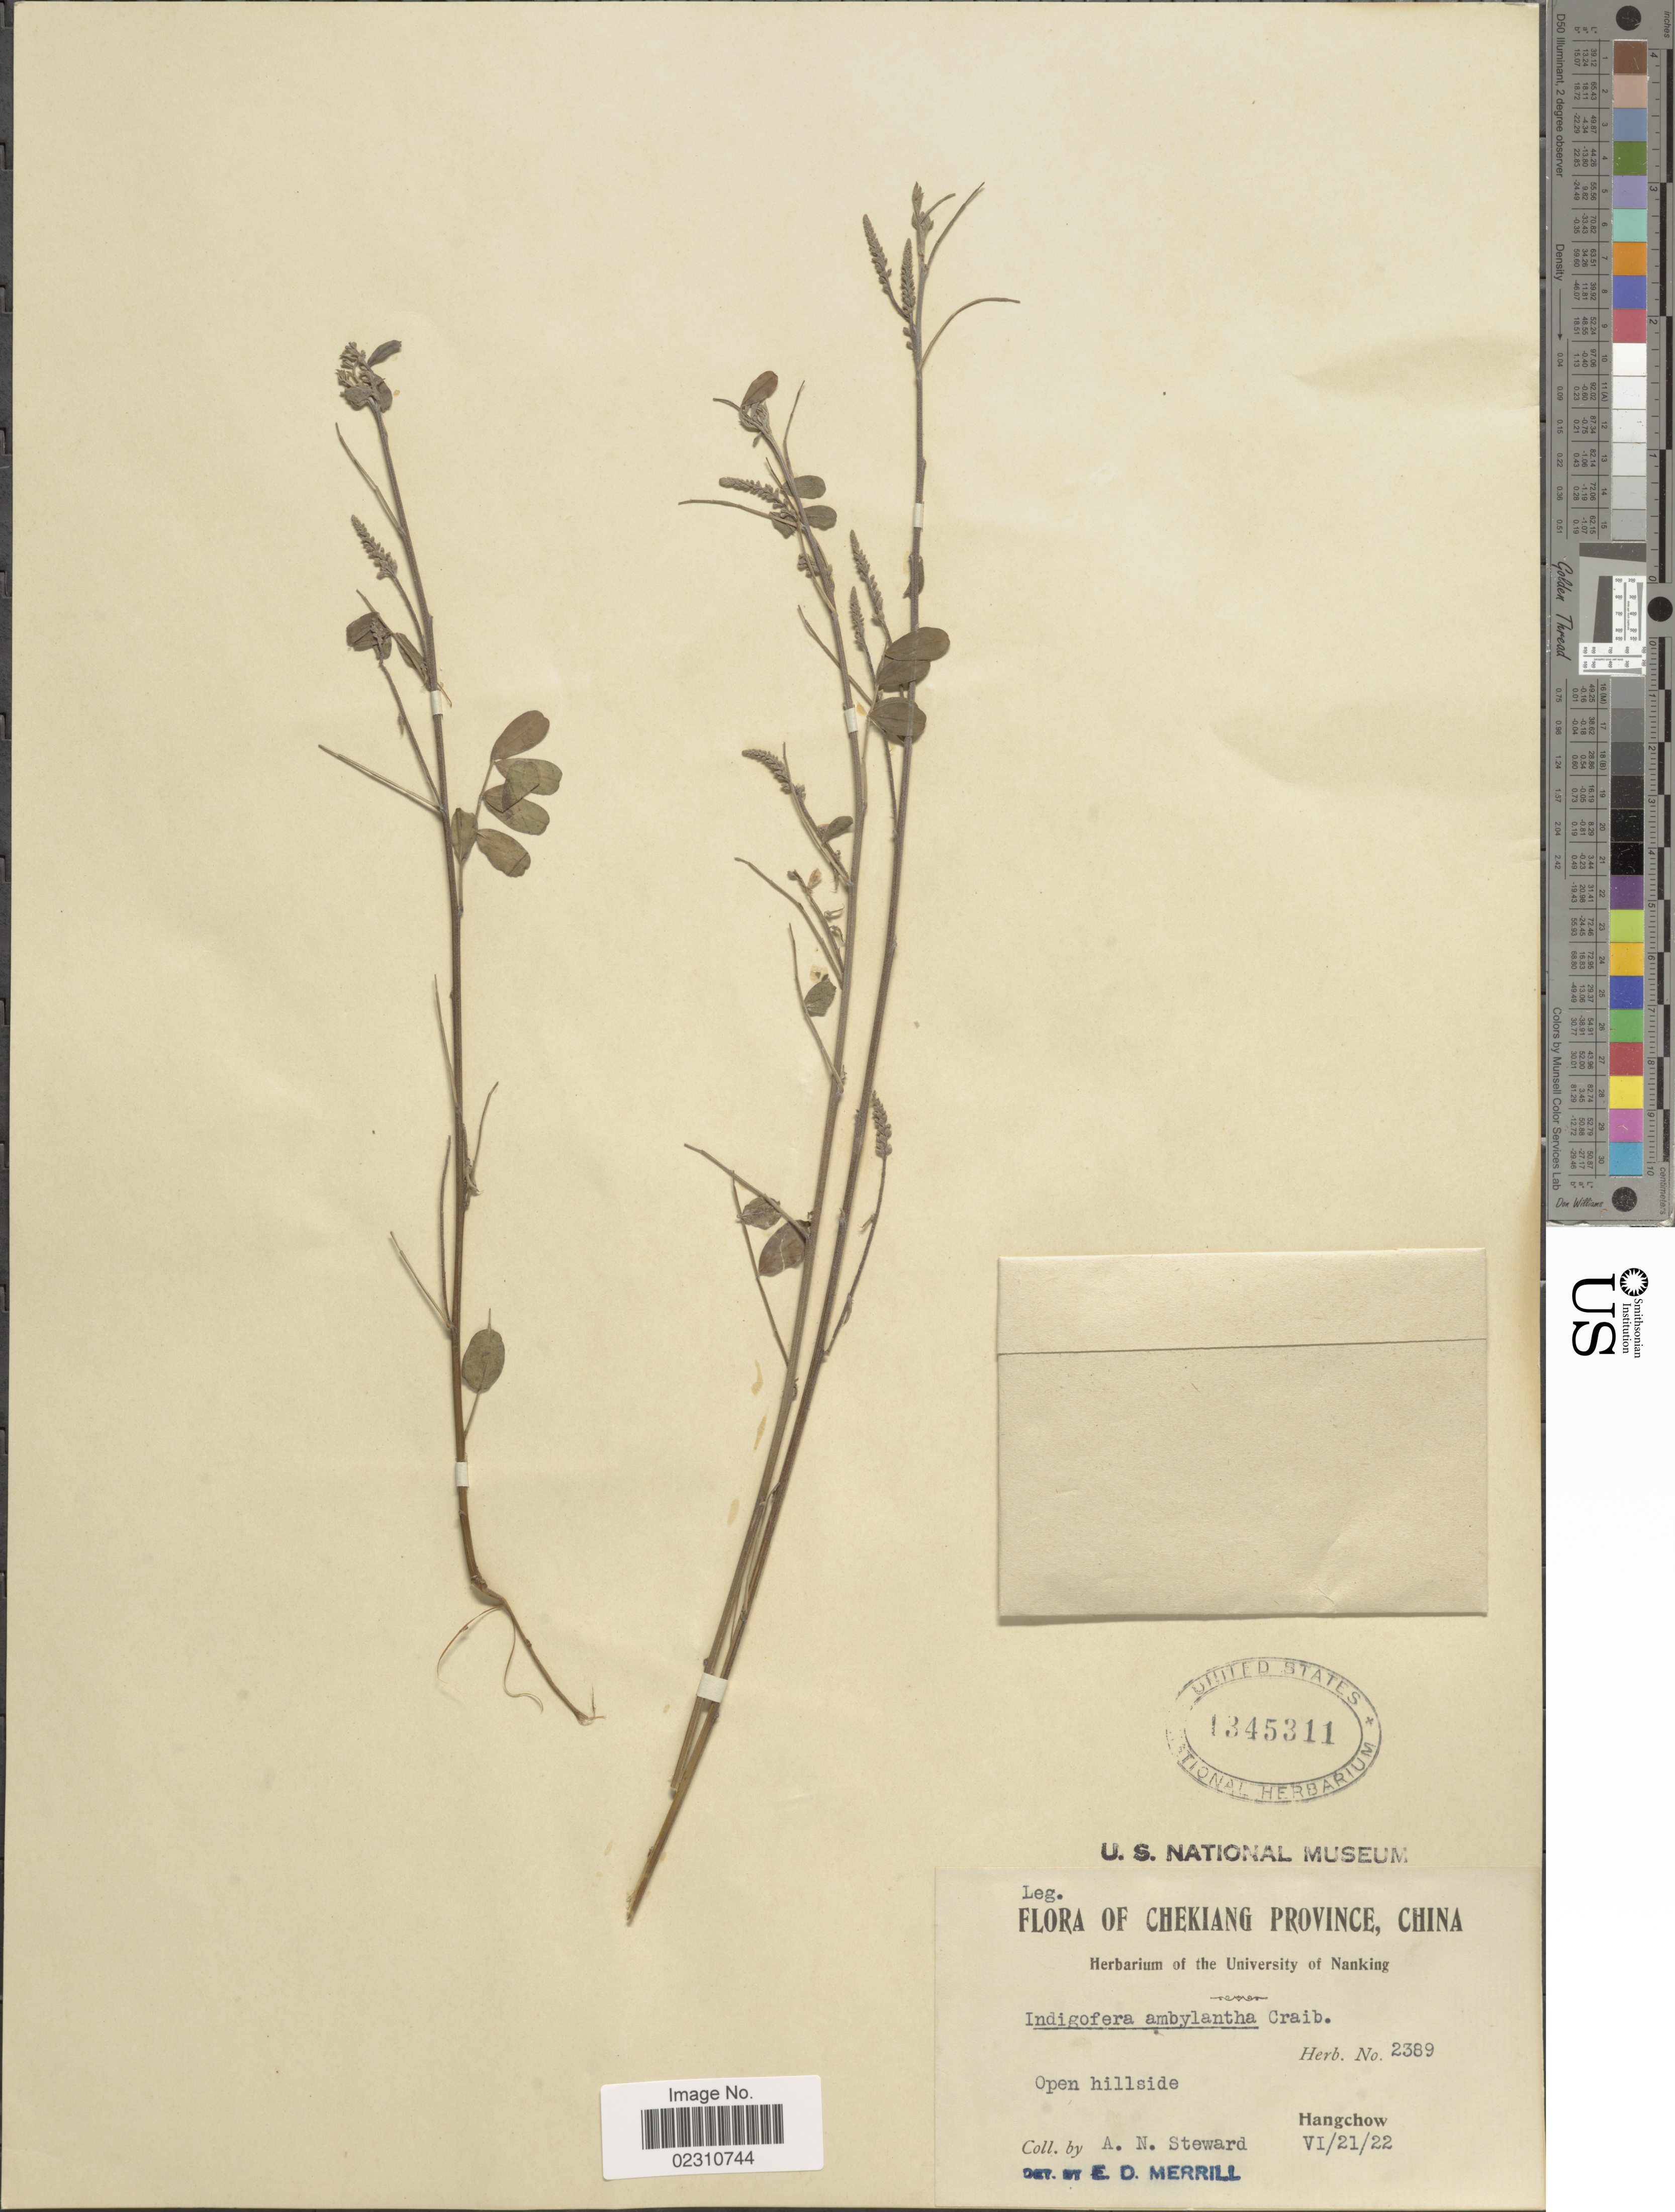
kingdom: Plantae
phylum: Tracheophyta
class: Magnoliopsida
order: Fabales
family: Fabaceae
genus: Indigofera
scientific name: Indigofera amblyantha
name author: Craib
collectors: A. N. Steward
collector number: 2389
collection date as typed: Transcribed d/m/y: 21/6/22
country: China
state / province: Zhejiang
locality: Chekiang Province, China.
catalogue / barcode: US 1345311